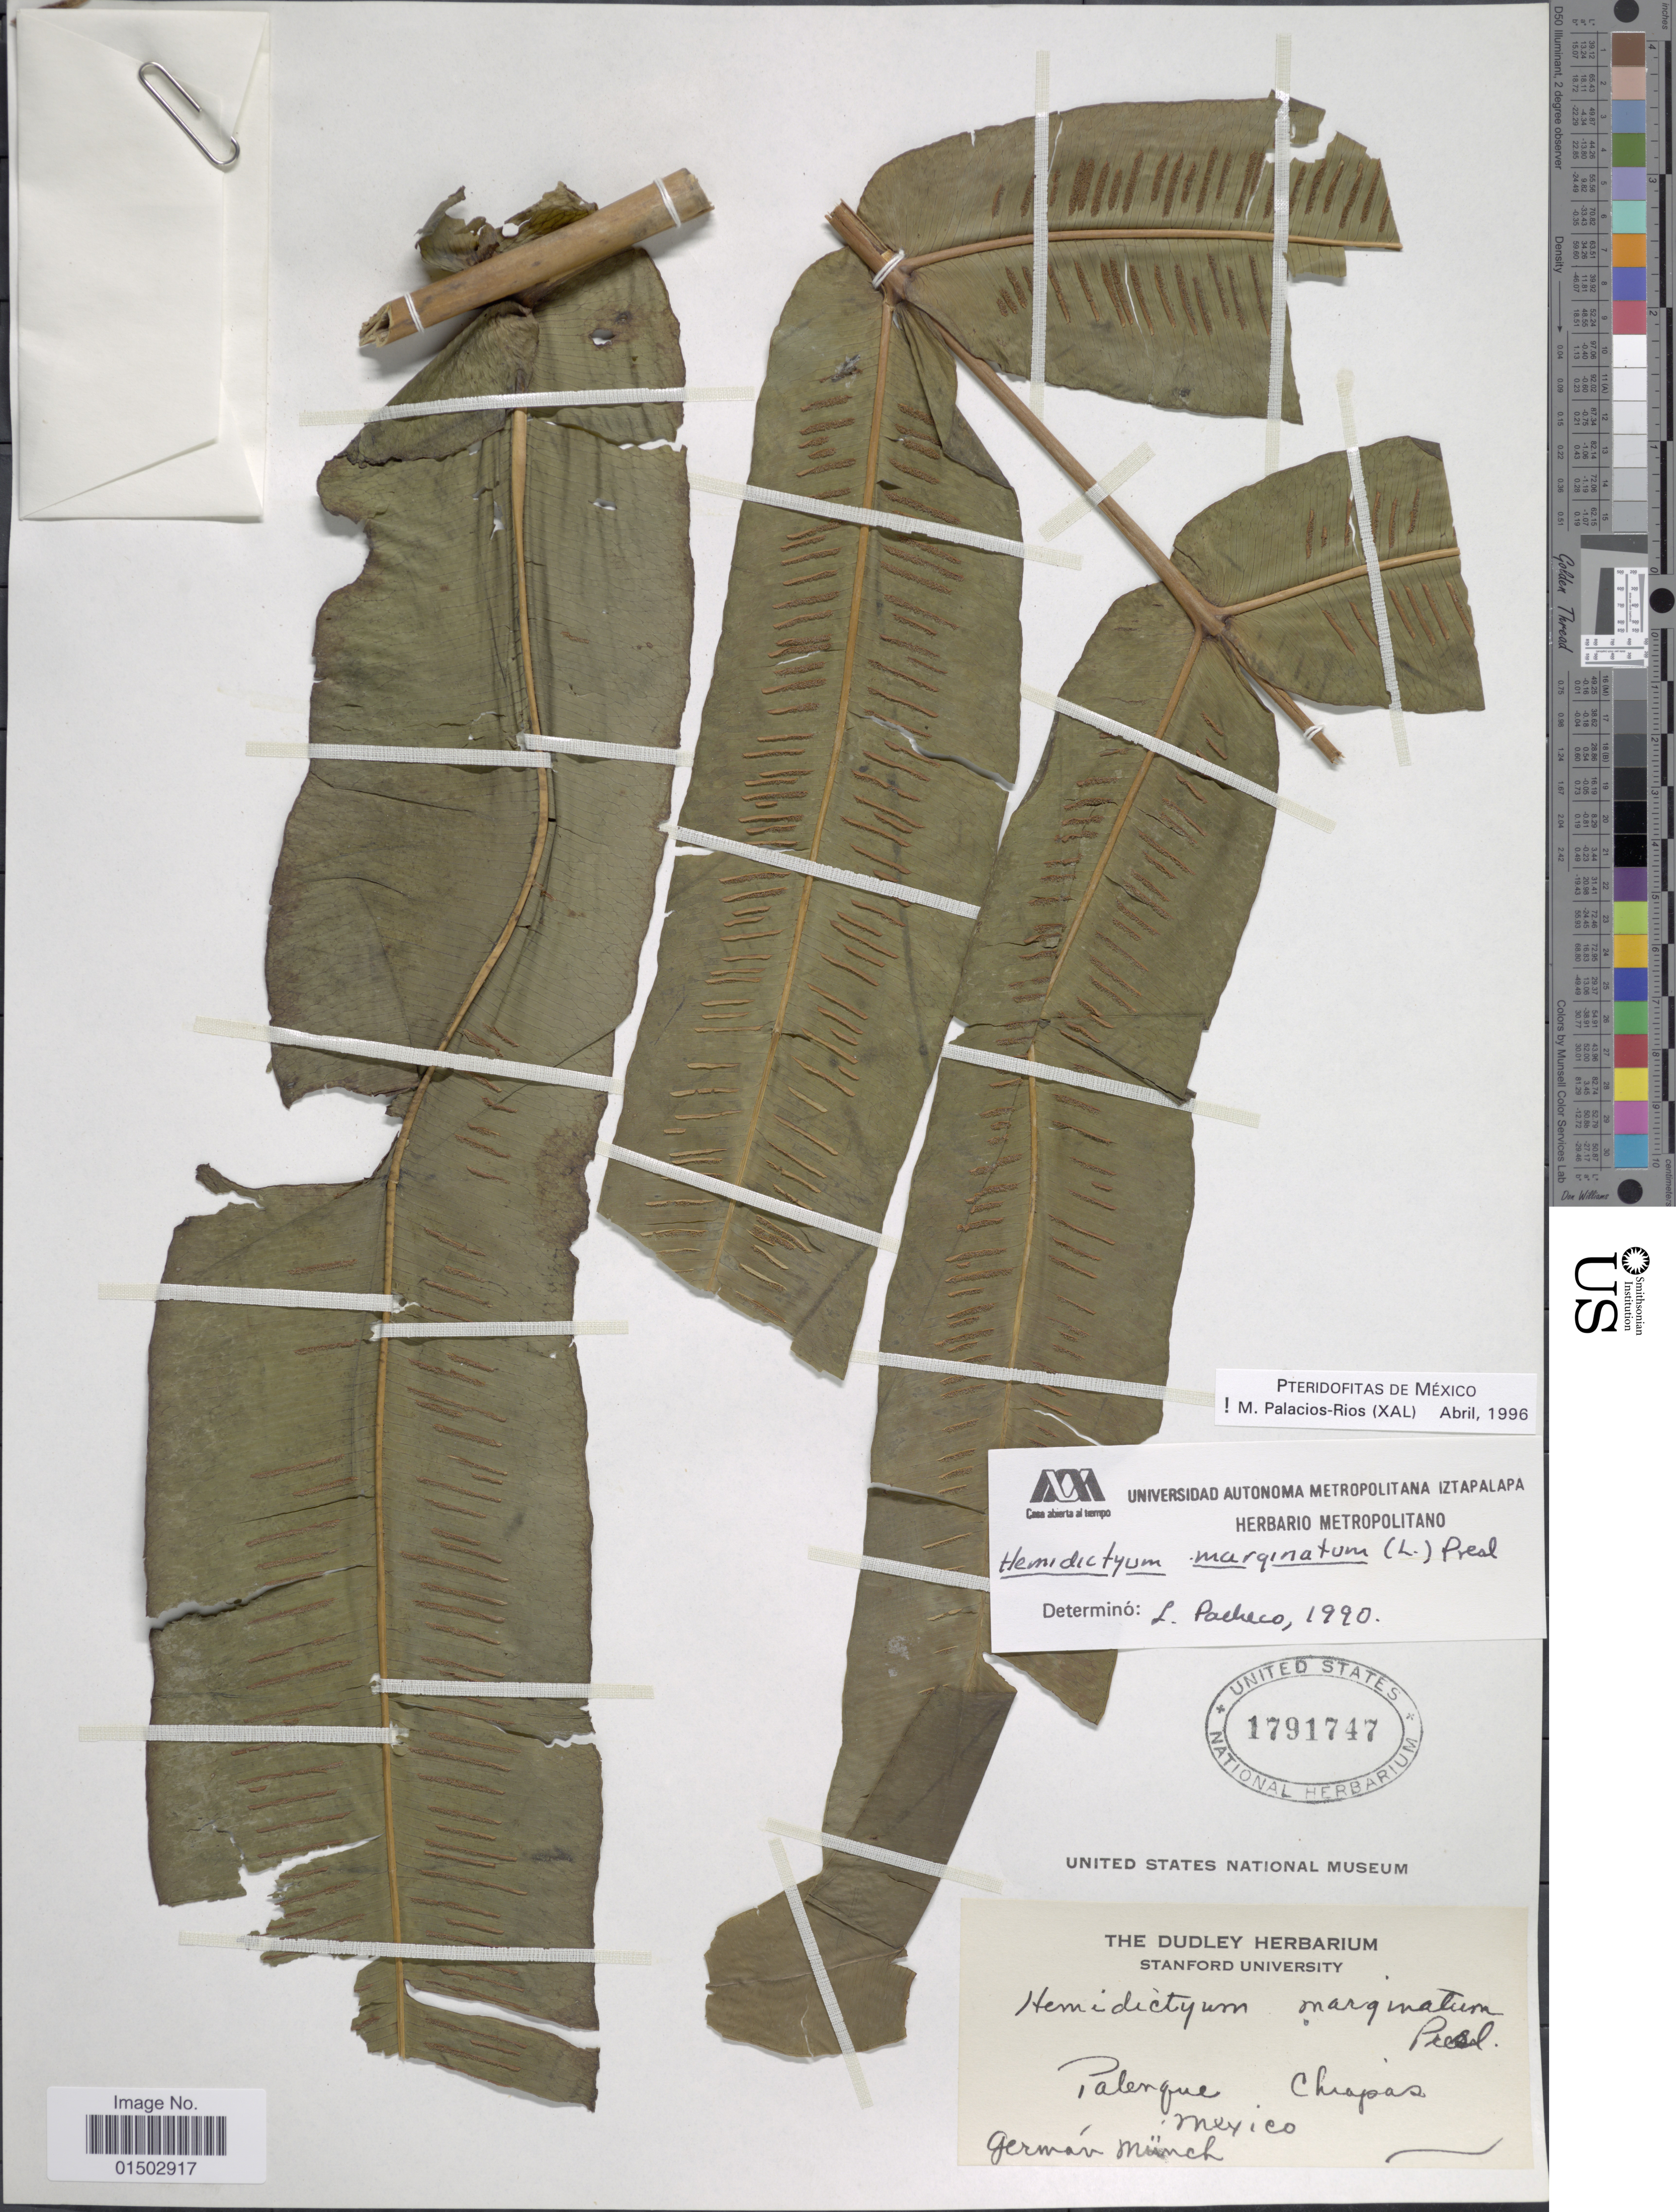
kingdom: Plantae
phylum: Tracheophyta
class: Polypodiopsida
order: Polypodiales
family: Hemidictyaceae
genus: Hemidictyum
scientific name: Hemidictyum marginatum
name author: (L.) C. Presl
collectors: G. Munch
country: Mexico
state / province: Chiapas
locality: Palenque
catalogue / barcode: US 1791747